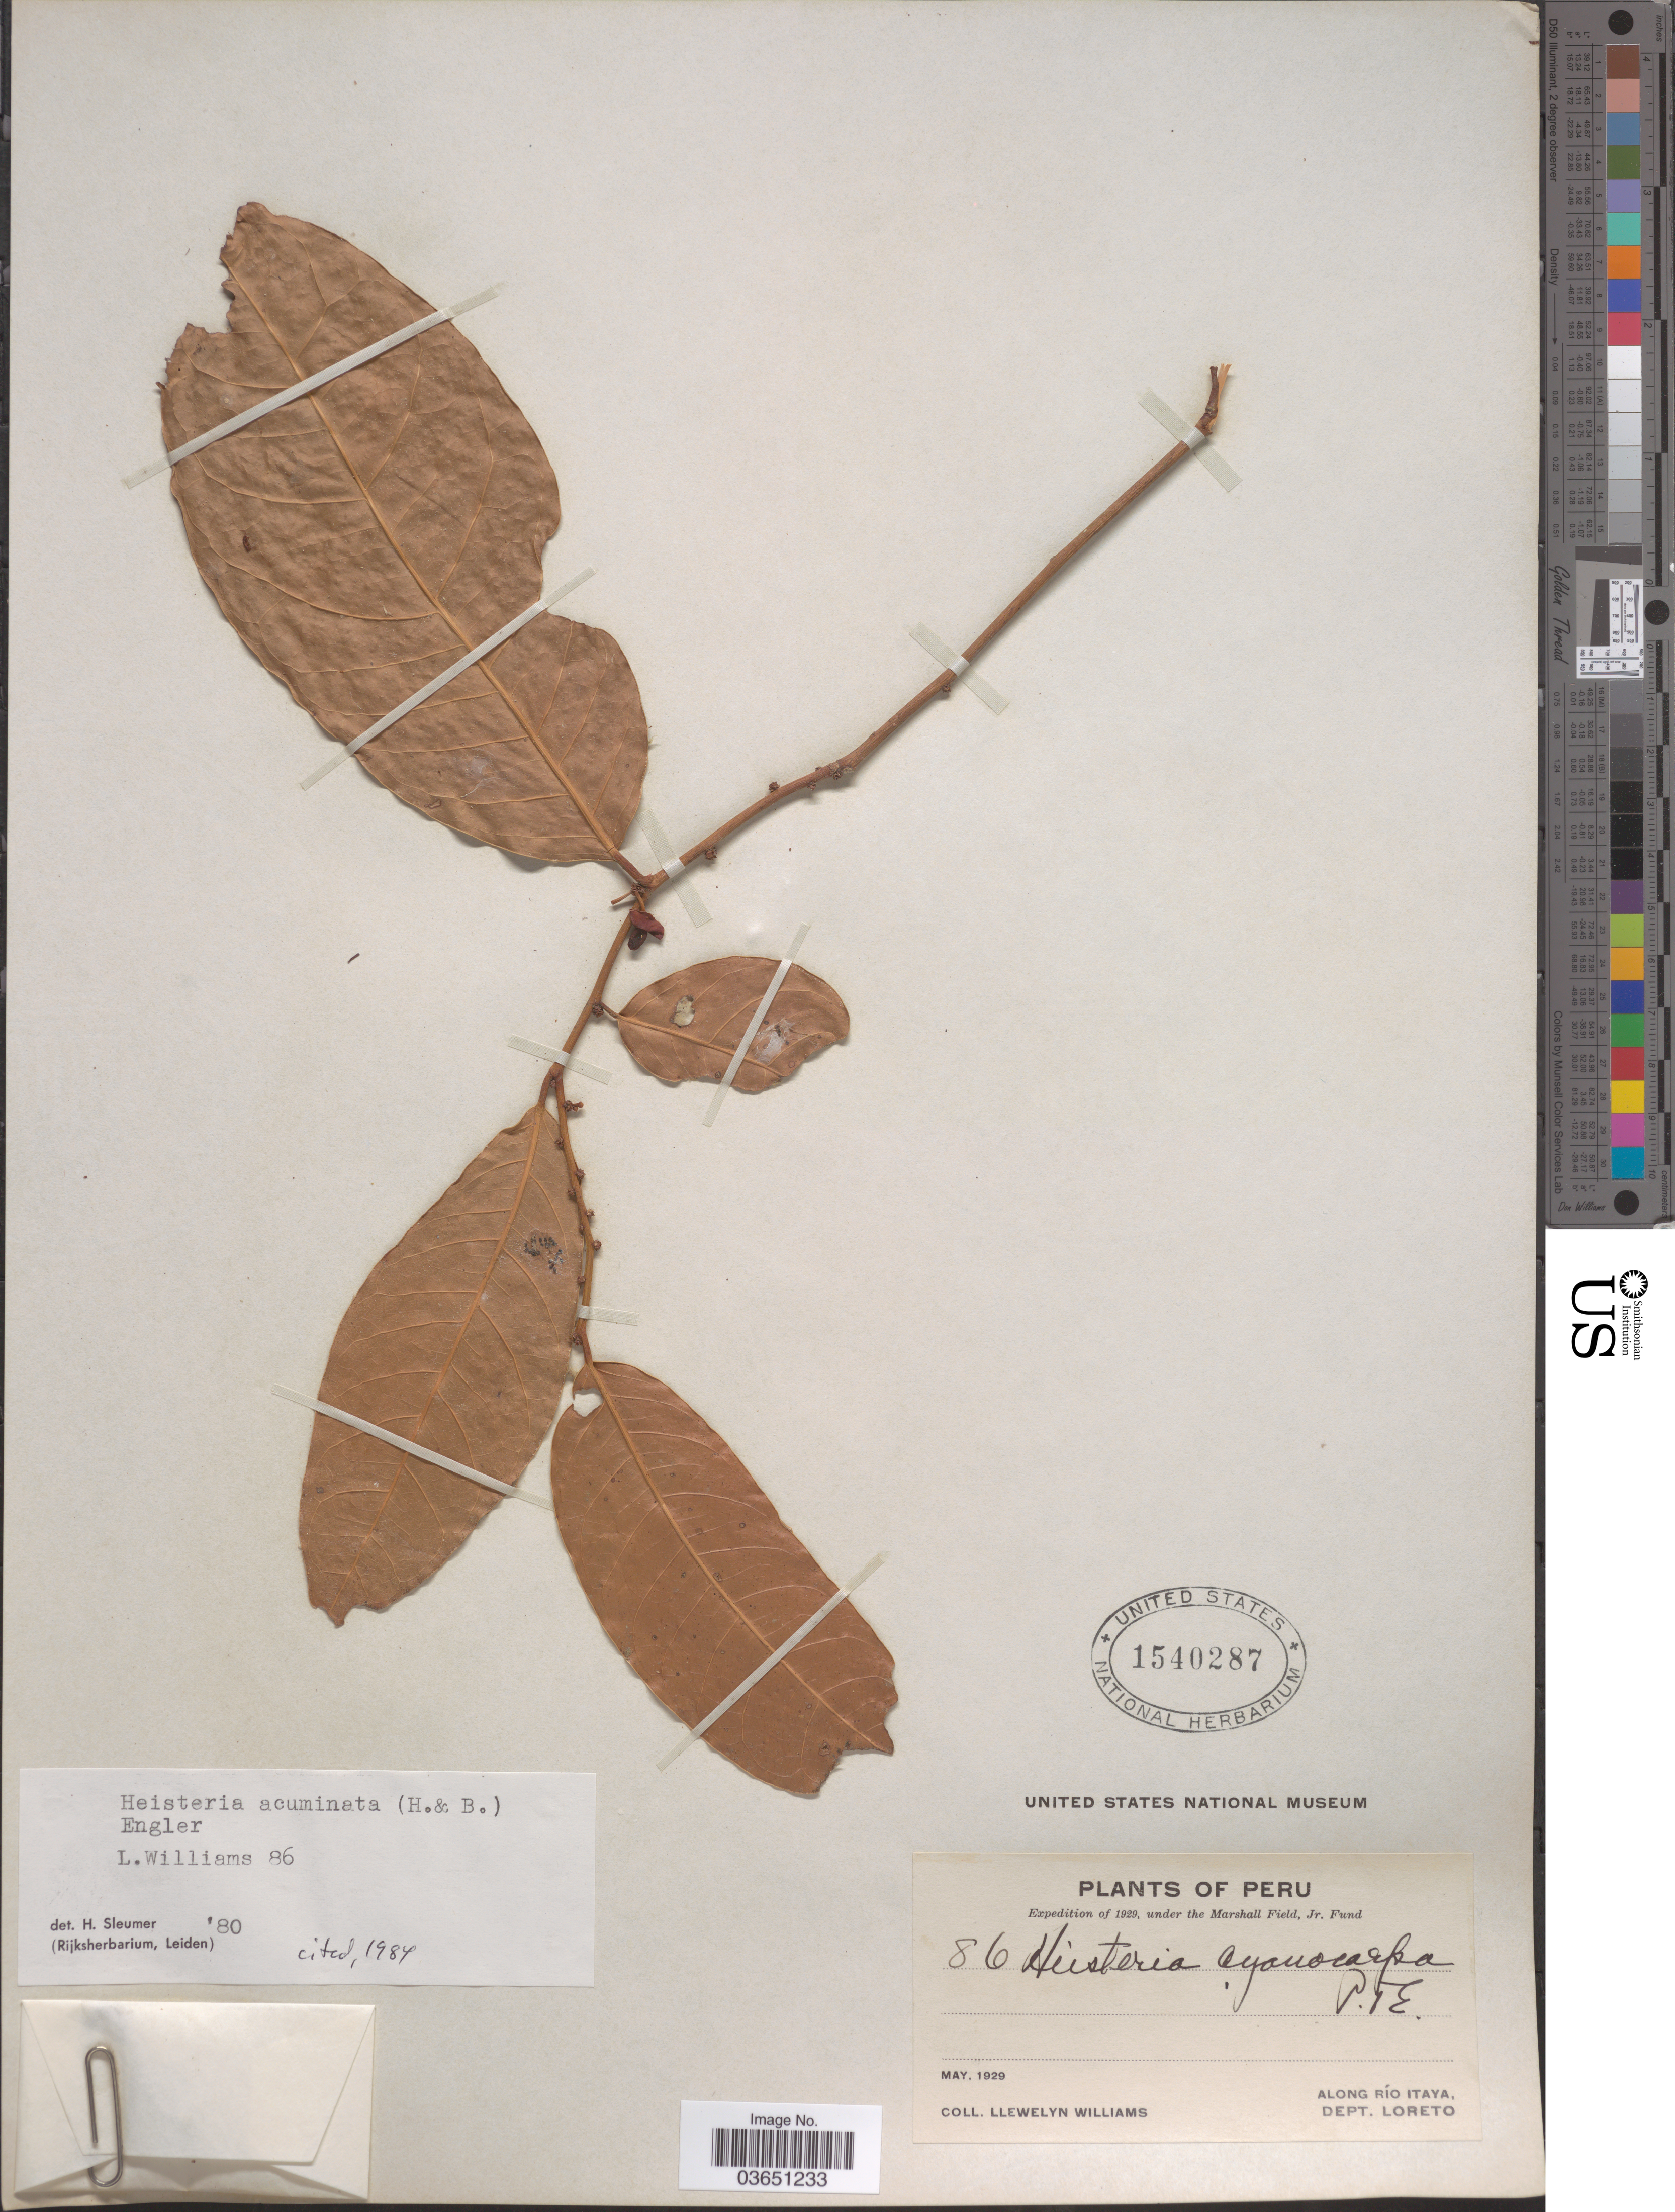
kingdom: Plantae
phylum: Tracheophyta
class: Magnoliopsida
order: Santalales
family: Erythropalaceae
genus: Heisteria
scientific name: Heisteria acuminata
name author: (Humb. & Bonpl.) Engl.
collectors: Ll. Williams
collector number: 86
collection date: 1929-05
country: Peru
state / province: Loreto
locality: Along Río Itaya, Dept. Loreto.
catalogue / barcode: US 1540287